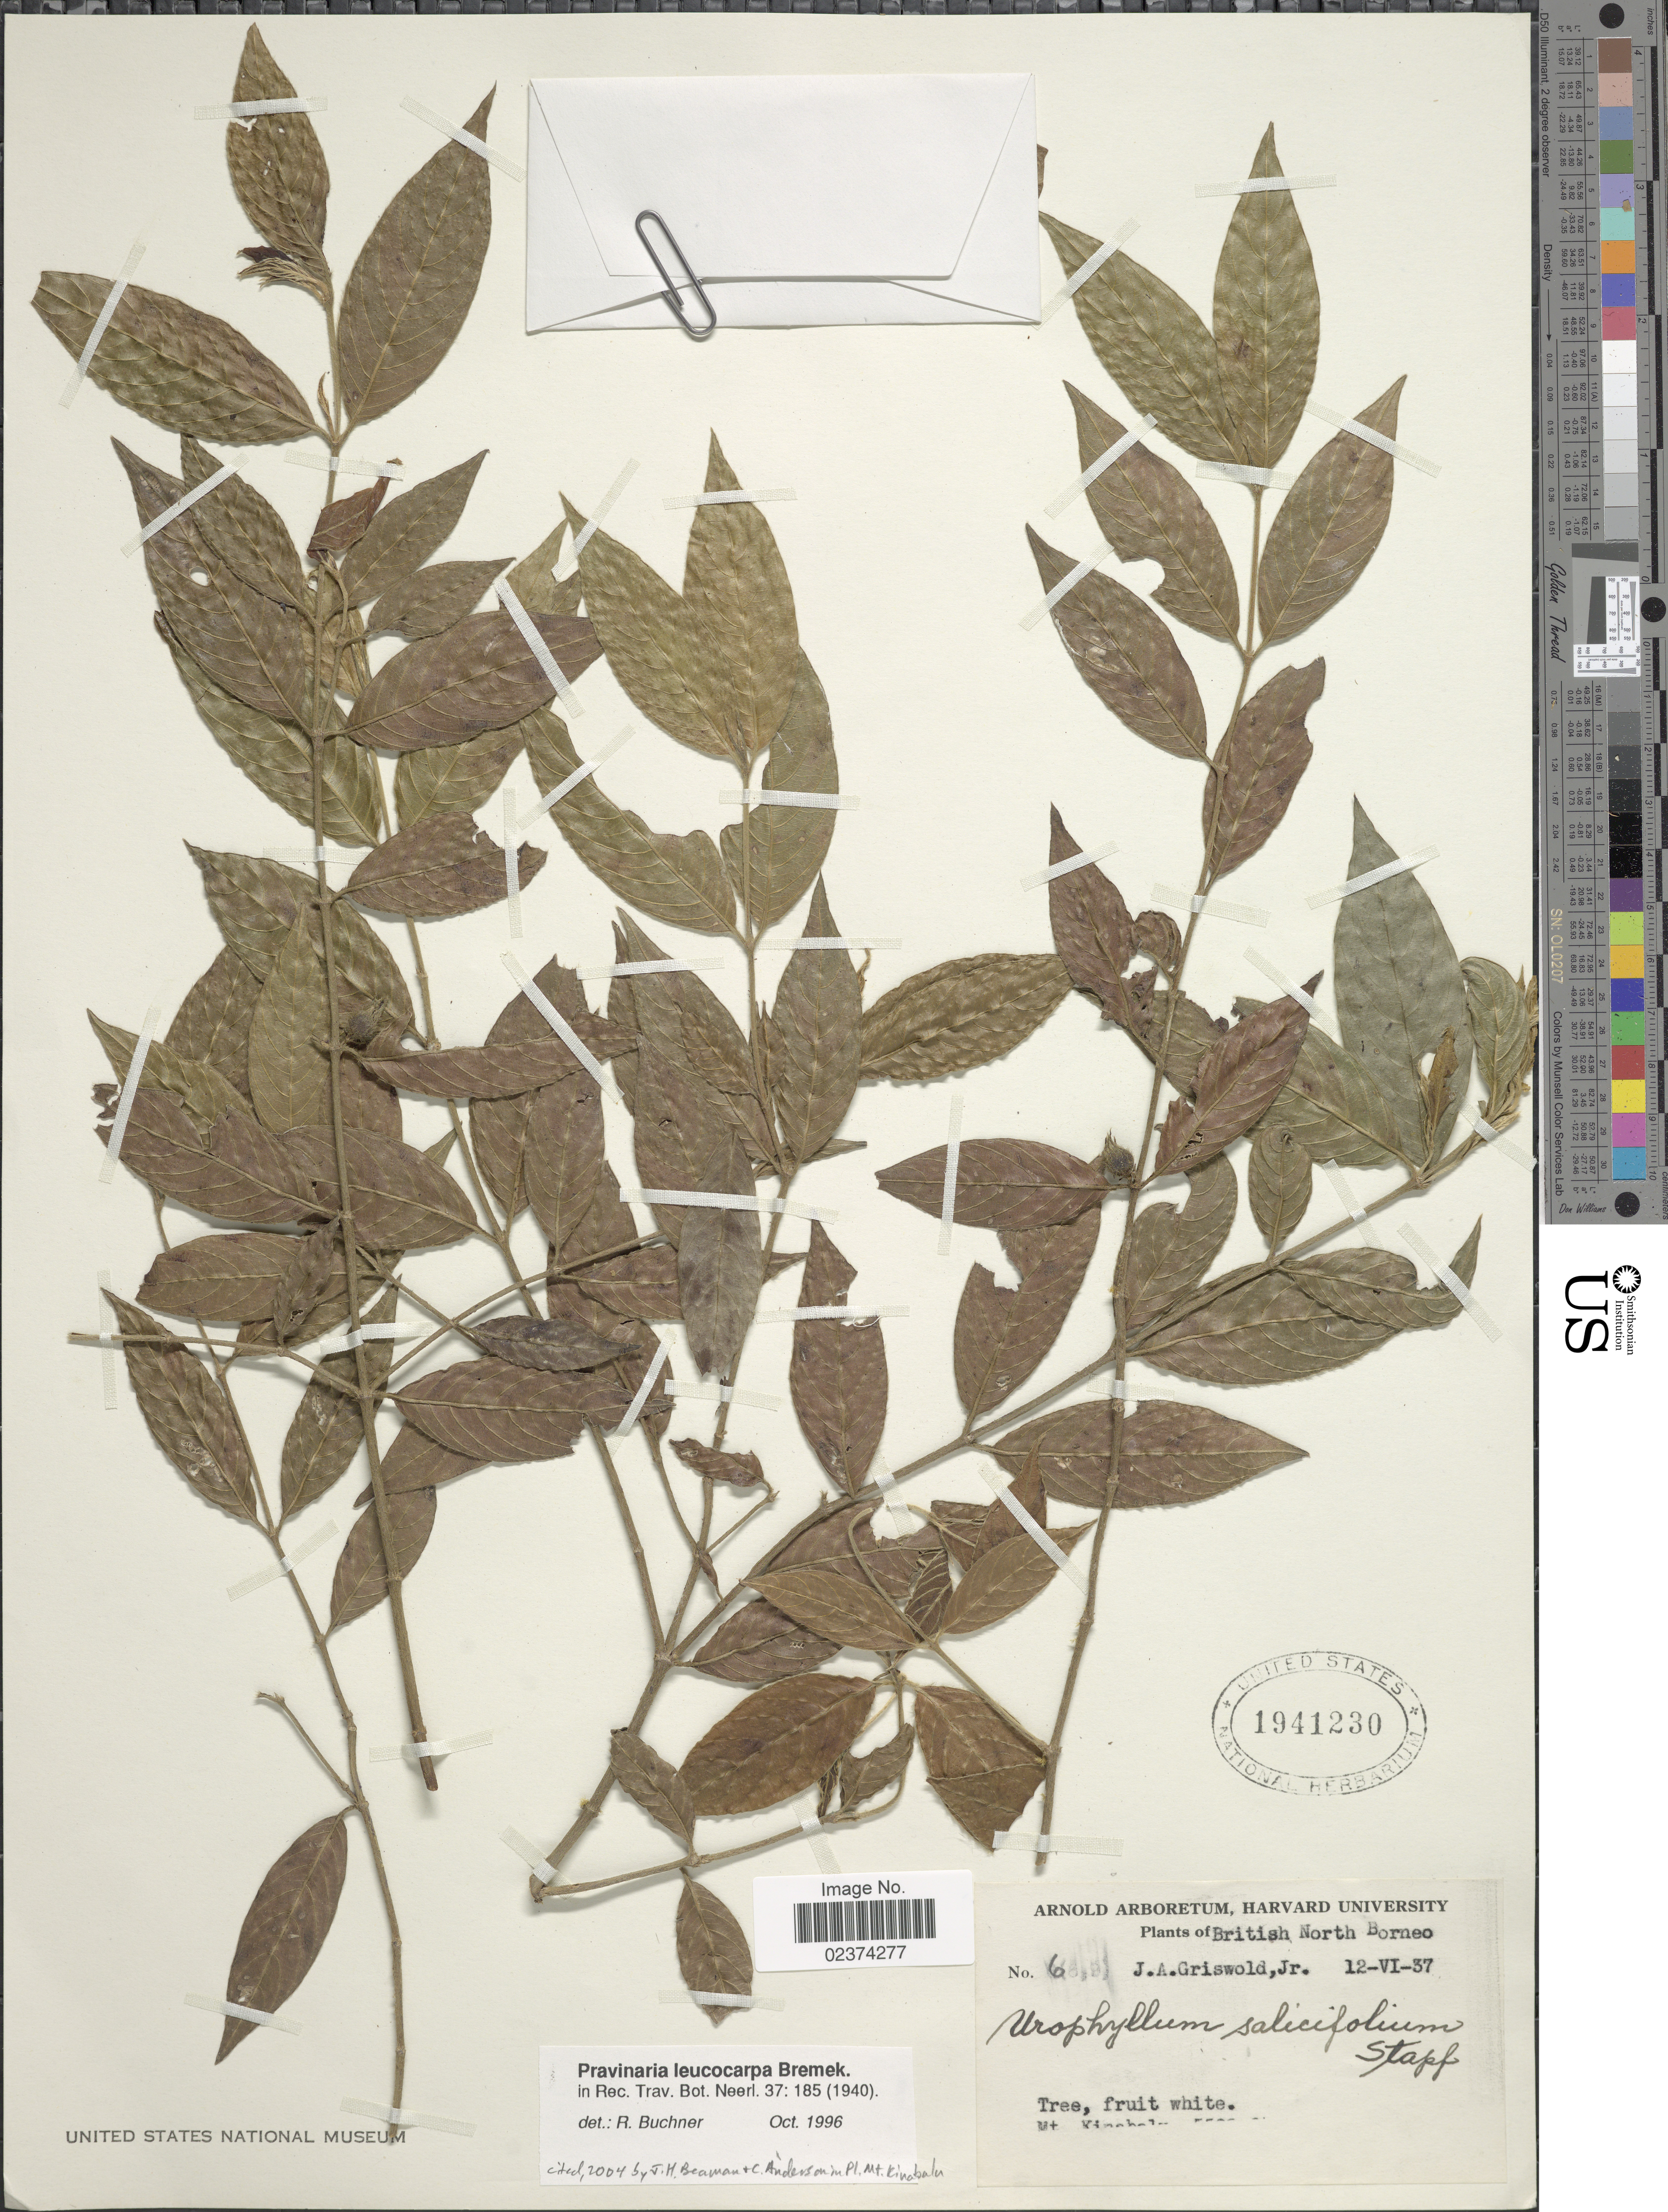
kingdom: Plantae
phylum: Tracheophyta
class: Magnoliopsida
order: Gentianales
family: Rubiaceae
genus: Pravinaria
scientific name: Pravinaria leucocarpa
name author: Bremek.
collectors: J. Griswold Jr.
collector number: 6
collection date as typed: Transcribed d/m/y: 12/6/37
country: Malaysia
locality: British North Borneo, Mt. Kinabalu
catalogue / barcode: US 1941230